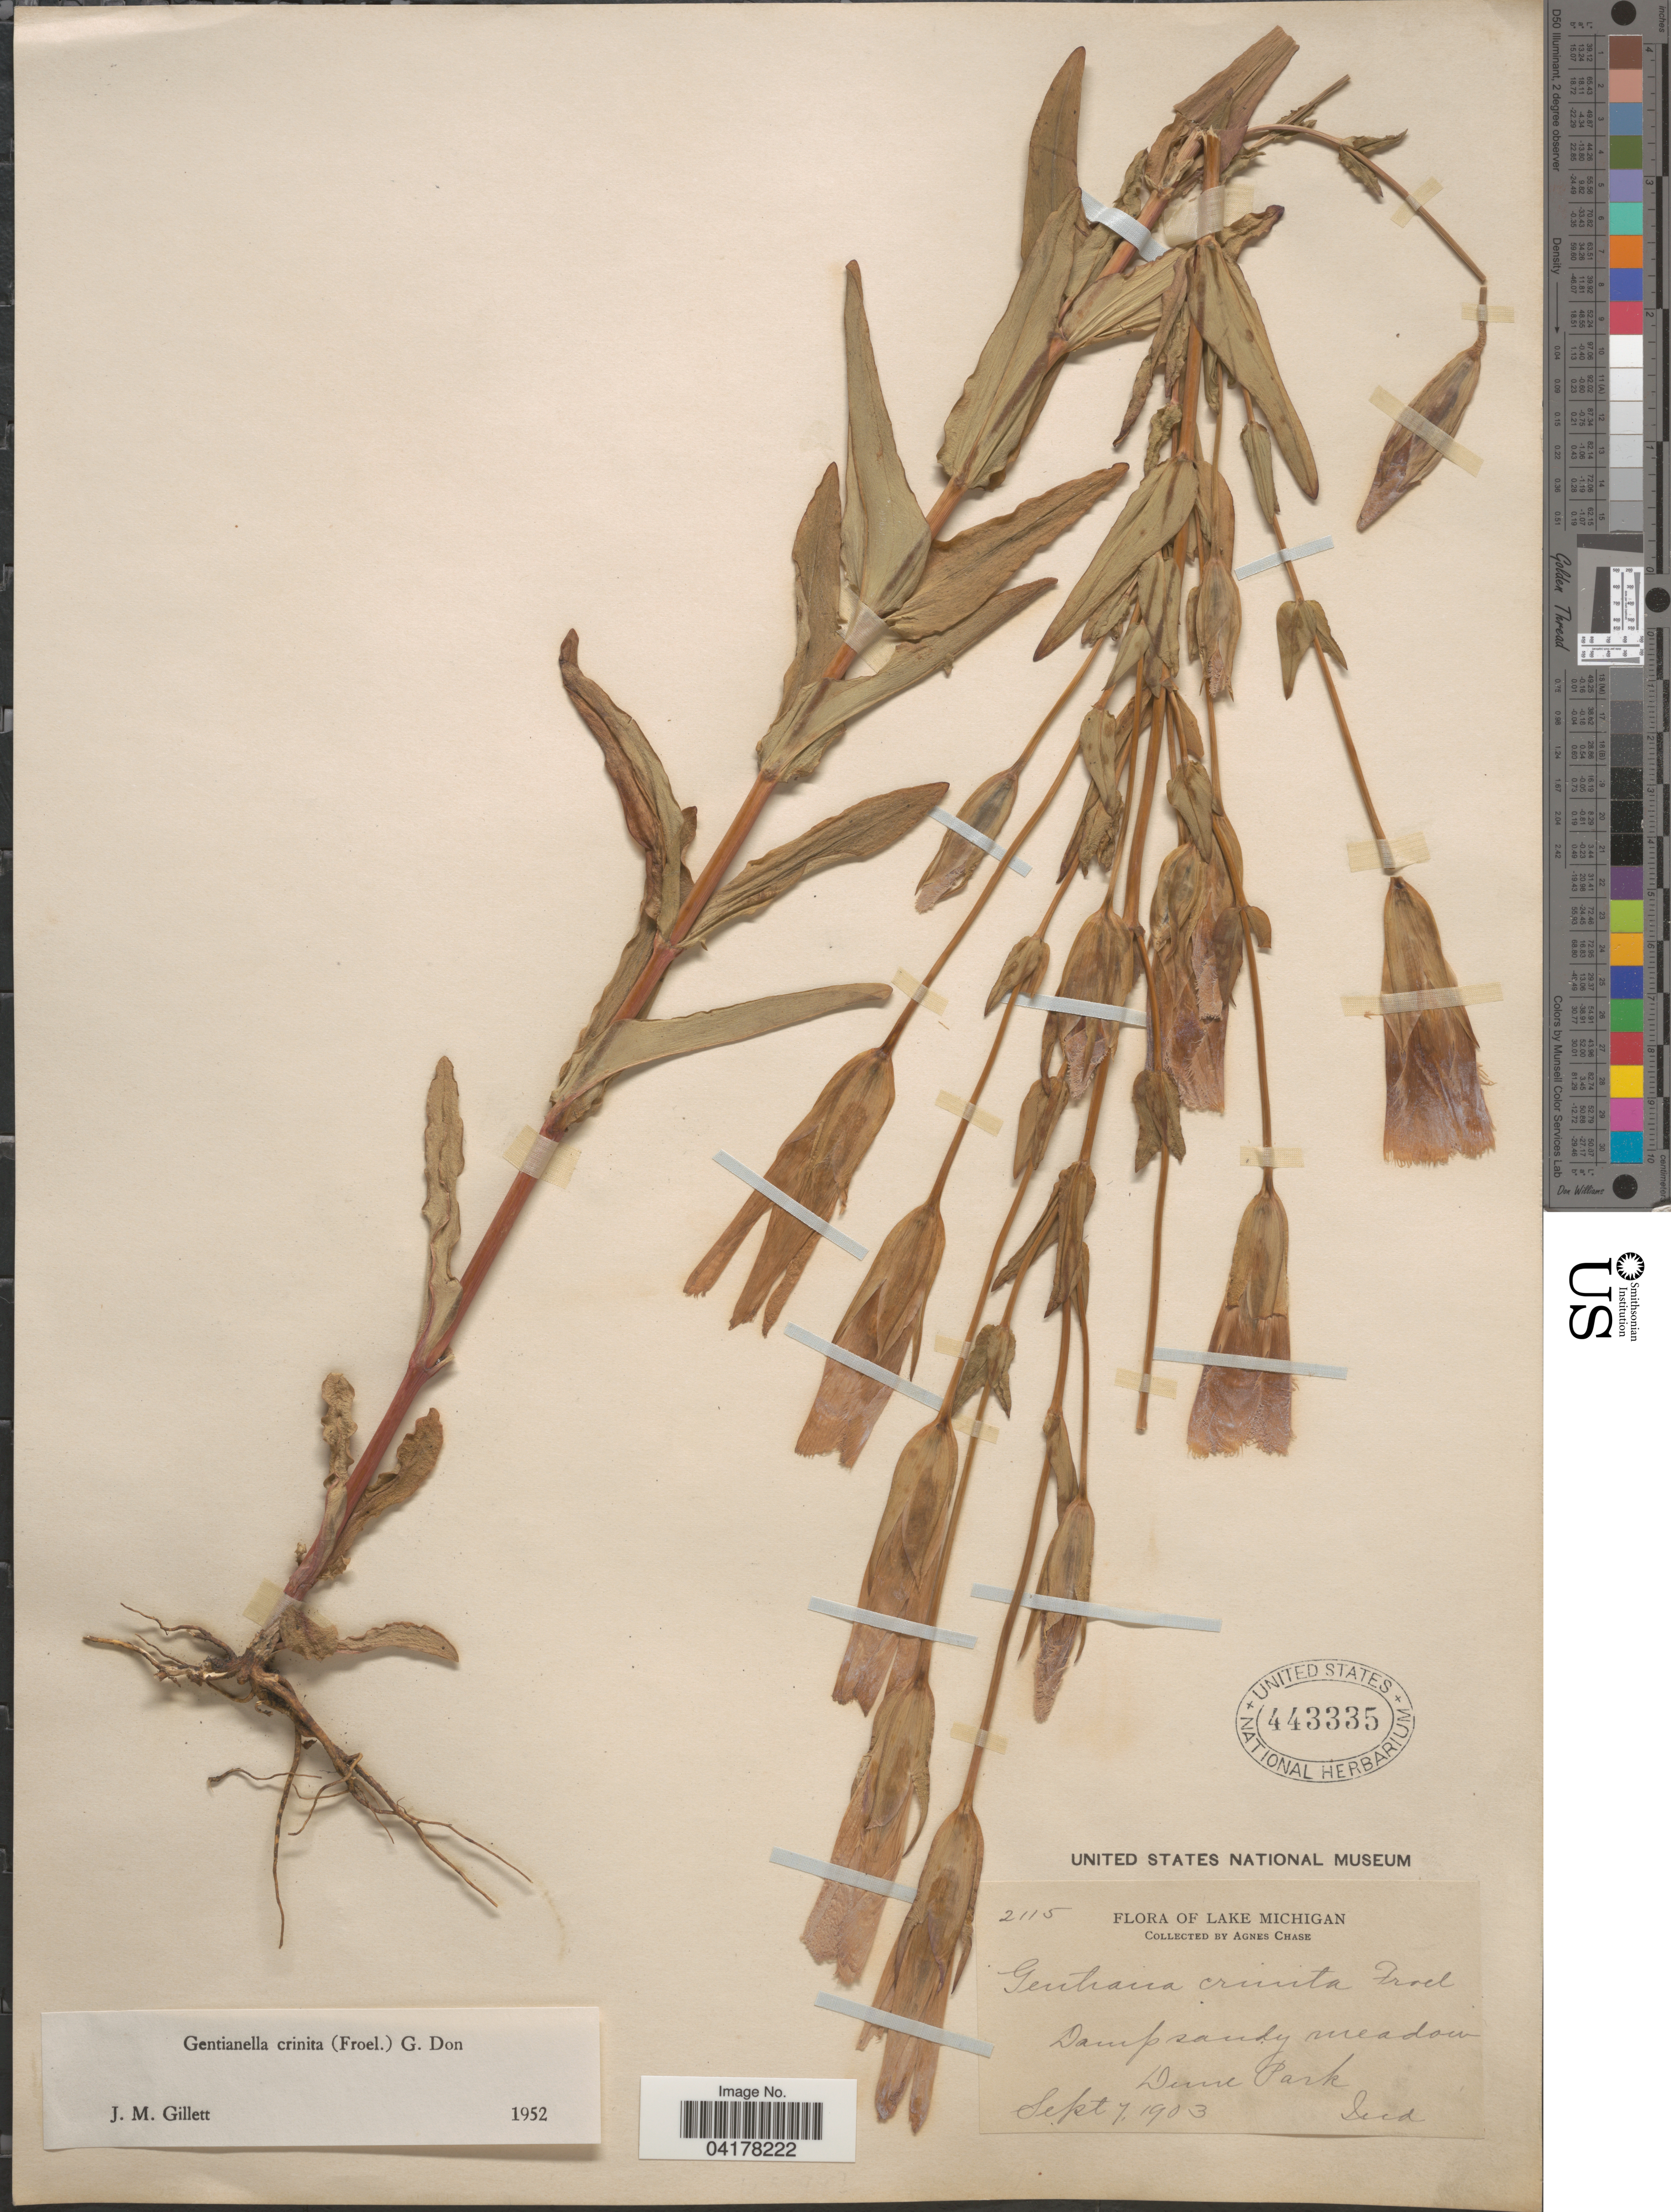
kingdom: Plantae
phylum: Tracheophyta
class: Magnoliopsida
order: Gentianales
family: Gentianaceae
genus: Gentianella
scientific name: Gentianella crinita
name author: (Froel.) G. Don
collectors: A. Chase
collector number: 2115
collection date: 1903-09-07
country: United States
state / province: Indiana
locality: Lake Michigan. Damp sandy meadow. Dune Park.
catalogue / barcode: US 443335